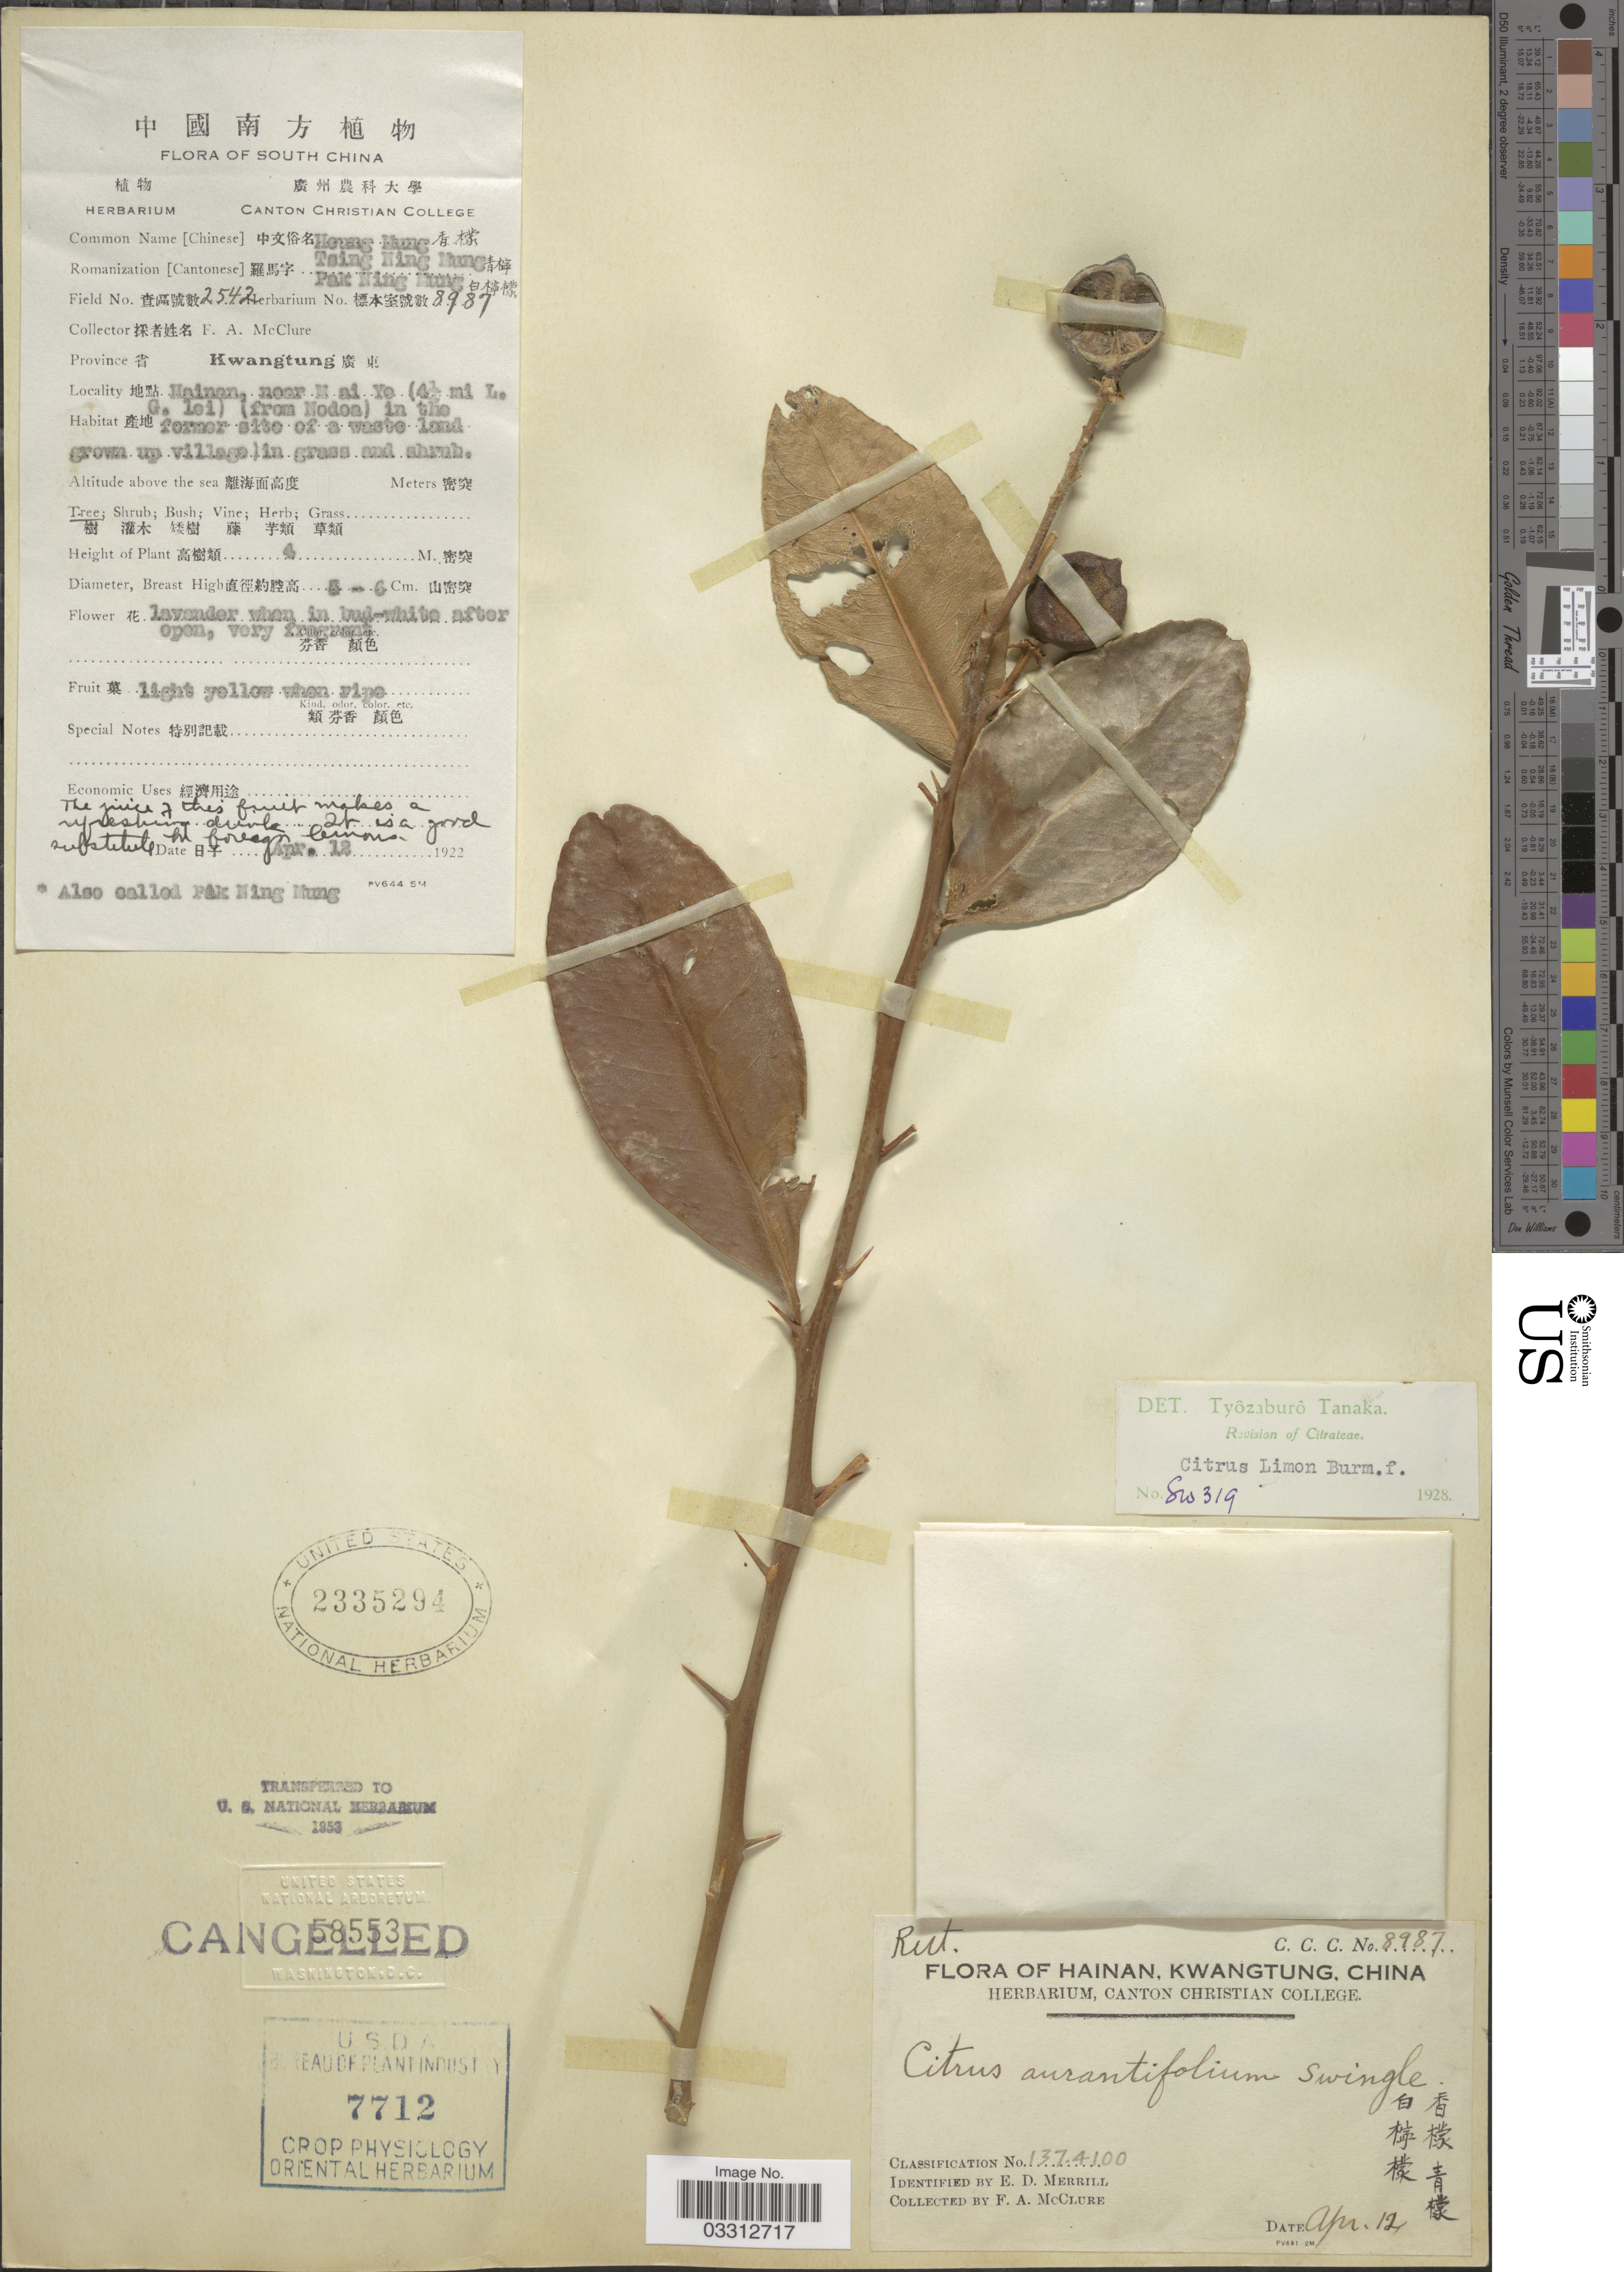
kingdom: Plantae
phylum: Tracheophyta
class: Magnoliopsida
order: Sapindales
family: Rutaceae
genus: Citrus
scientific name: Citrus x limon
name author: (L.) Osbeck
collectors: F. A. McClure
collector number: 2542/8987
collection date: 1922-04-12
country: China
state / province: Guangdong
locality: South China, Province Kwangtung, Hainan, near M ai Ye (4½ mi. L. G. Lei) (from Nodoa).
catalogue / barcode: US 2335294